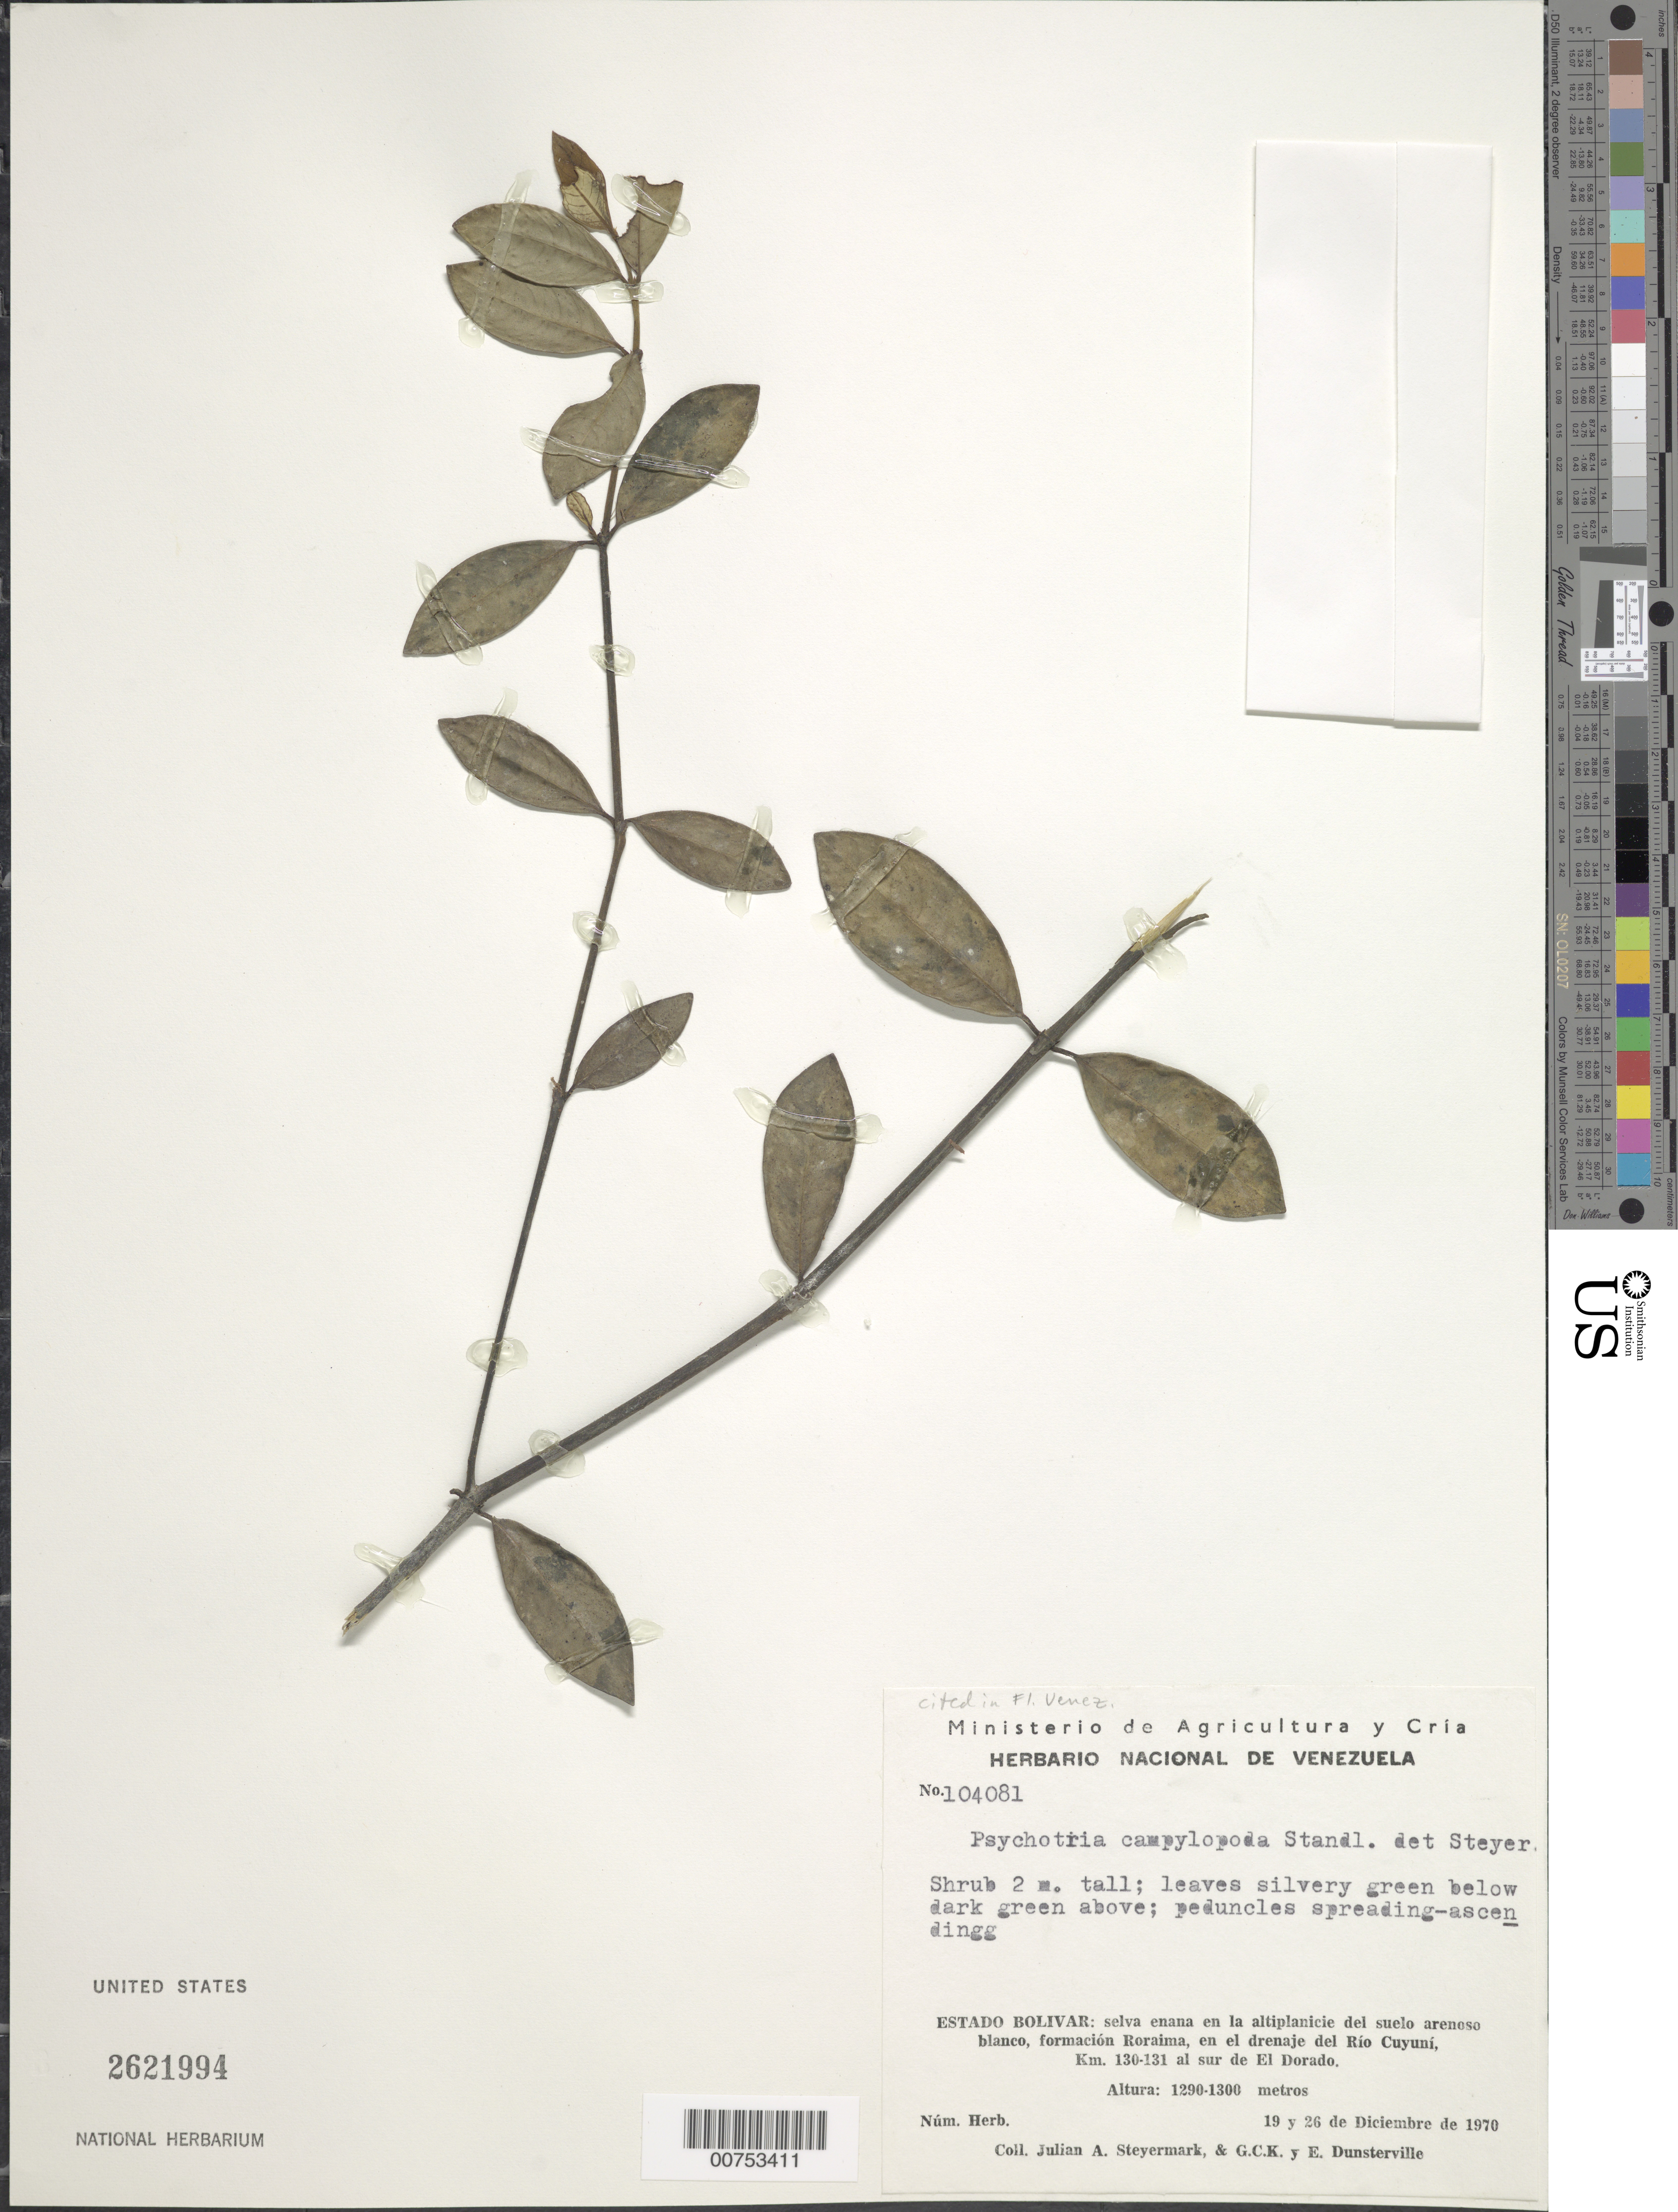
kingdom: Plantae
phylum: Tracheophyta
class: Magnoliopsida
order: Gentianales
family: Rubiaceae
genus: Psychotria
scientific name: Psychotria campylopoda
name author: Standl.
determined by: Steyermark, Julian A., (VEN)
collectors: J. Steyermark, G. C. K. Dunsterville & E. Dunsterville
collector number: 104081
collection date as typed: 19-Dec-70 to 26-Dec-70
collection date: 1970-12-19/1970-12-26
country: Venezuela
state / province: Bolívar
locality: Roraima, Río Cuyuní drainage, 130-131 km S of El Dorado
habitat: Dwarf forest on high plateau, white sandy ground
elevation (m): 1290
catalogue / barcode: US 2621994